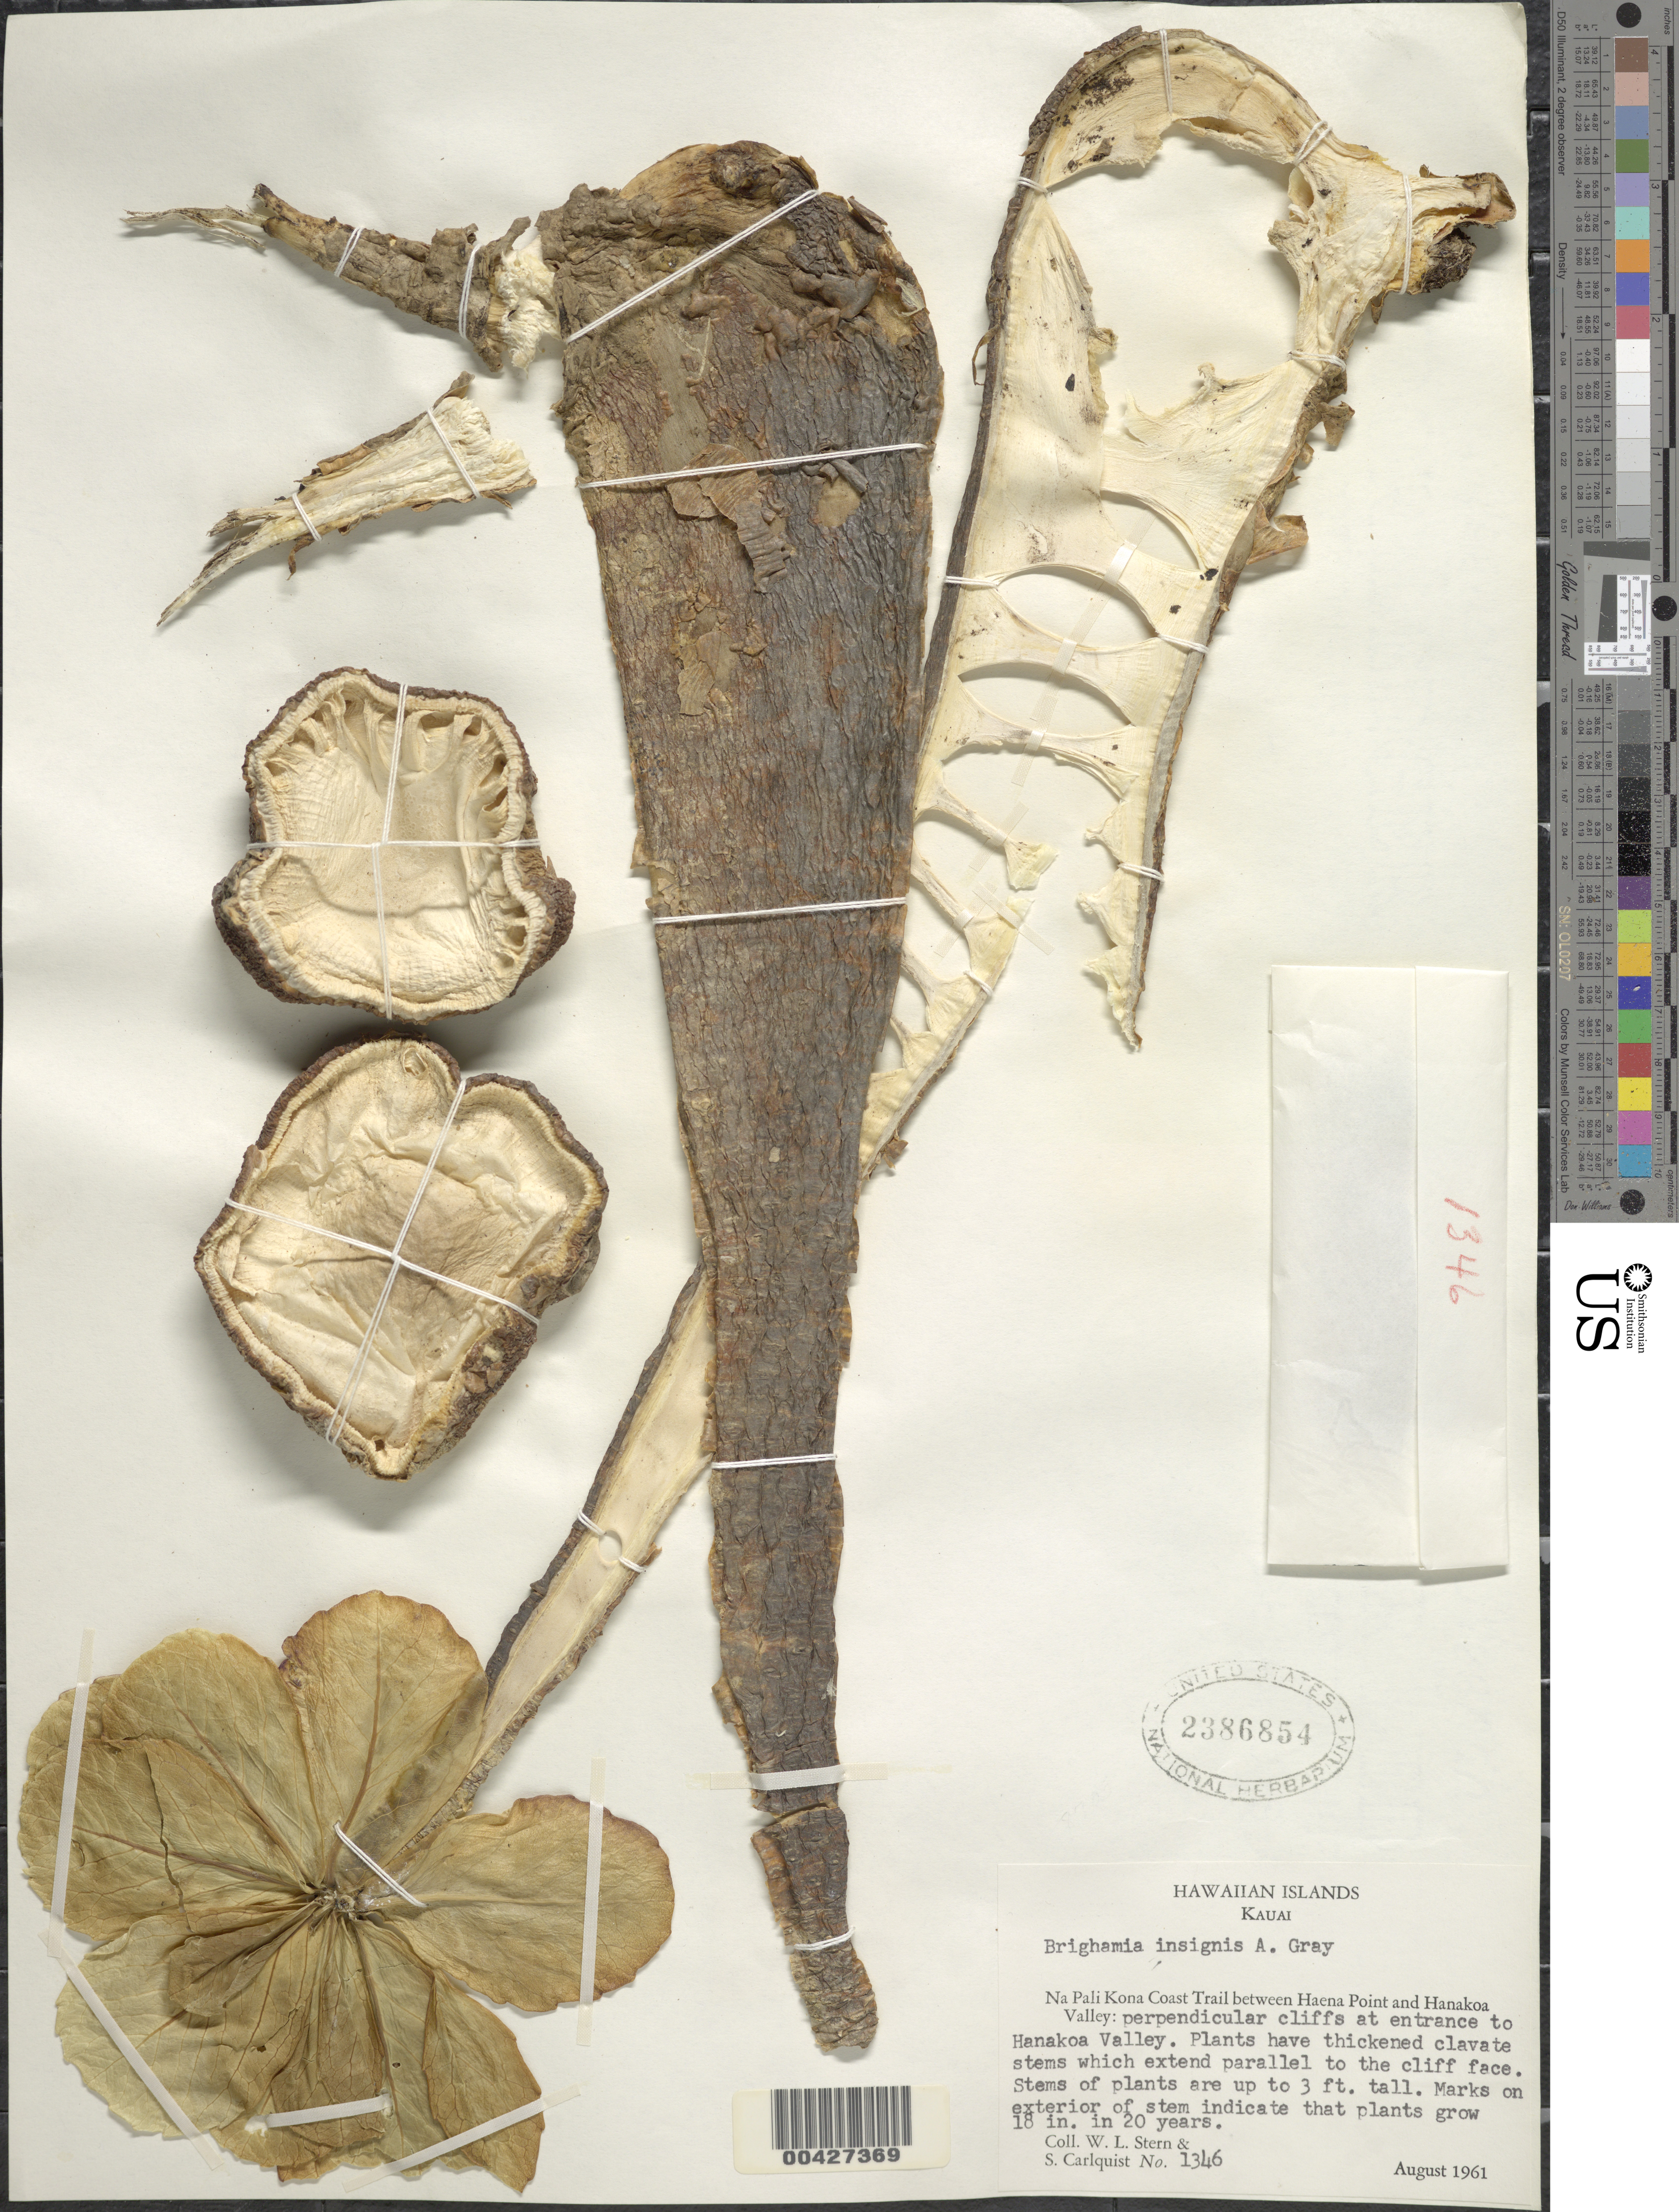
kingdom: Plantae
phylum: Tracheophyta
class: Magnoliopsida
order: Asterales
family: Campanulaceae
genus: Brighamia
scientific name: Brighamia insignis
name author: A. Gray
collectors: W. L. Stern & S. Carlquist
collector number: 1346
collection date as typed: Aug 1961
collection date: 1961-08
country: United States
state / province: Hawaii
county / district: Kauai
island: Kaua'i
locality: Na Pali Kona Coast Trail between Haena Point and Hanakoa Valley: perpendicular cliffs at entrance to Hanakoa Valley.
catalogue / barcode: US 2386854